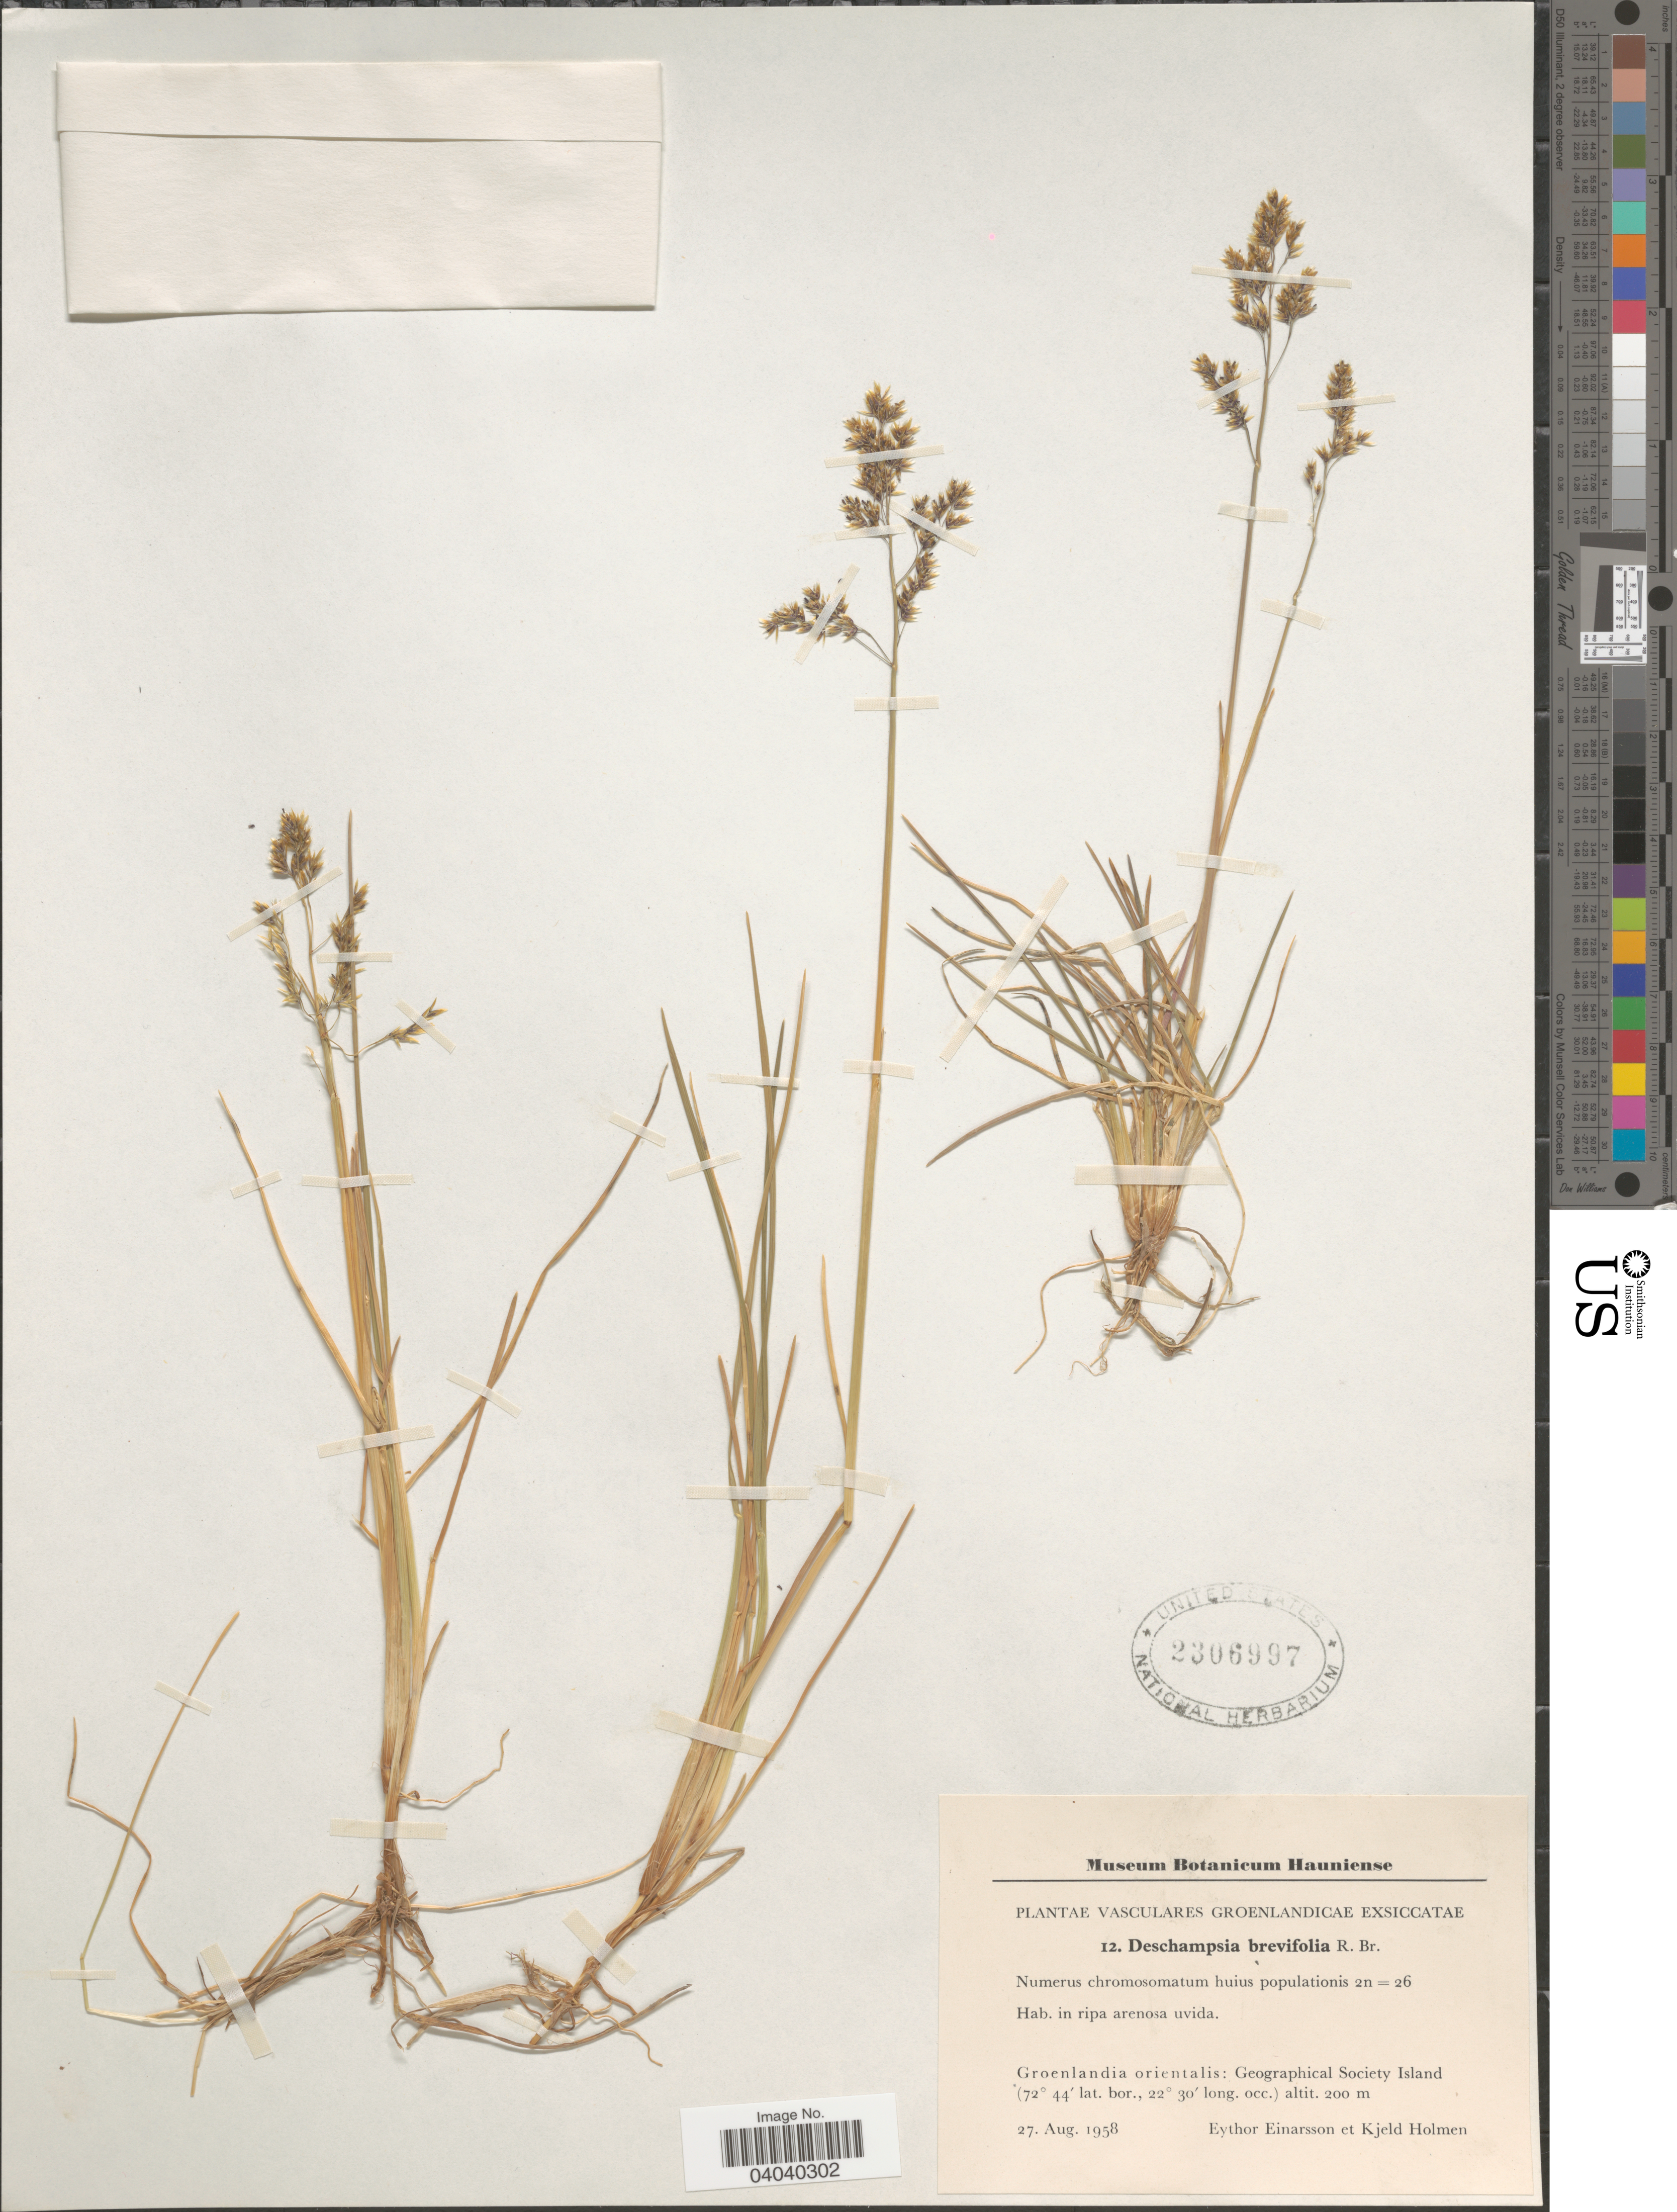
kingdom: Plantae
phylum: Tracheophyta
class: Liliopsida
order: Poales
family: Poaceae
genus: Deschampsia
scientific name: Deschampsia brevifolia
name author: R. Br. in Parry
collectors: E. Einarsson & K. A. Holmen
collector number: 12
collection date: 1958-08-27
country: Greenland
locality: Groenlandicae. Groenlandia orientalis: Geographical Society Island.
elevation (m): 200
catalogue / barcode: US 2306997